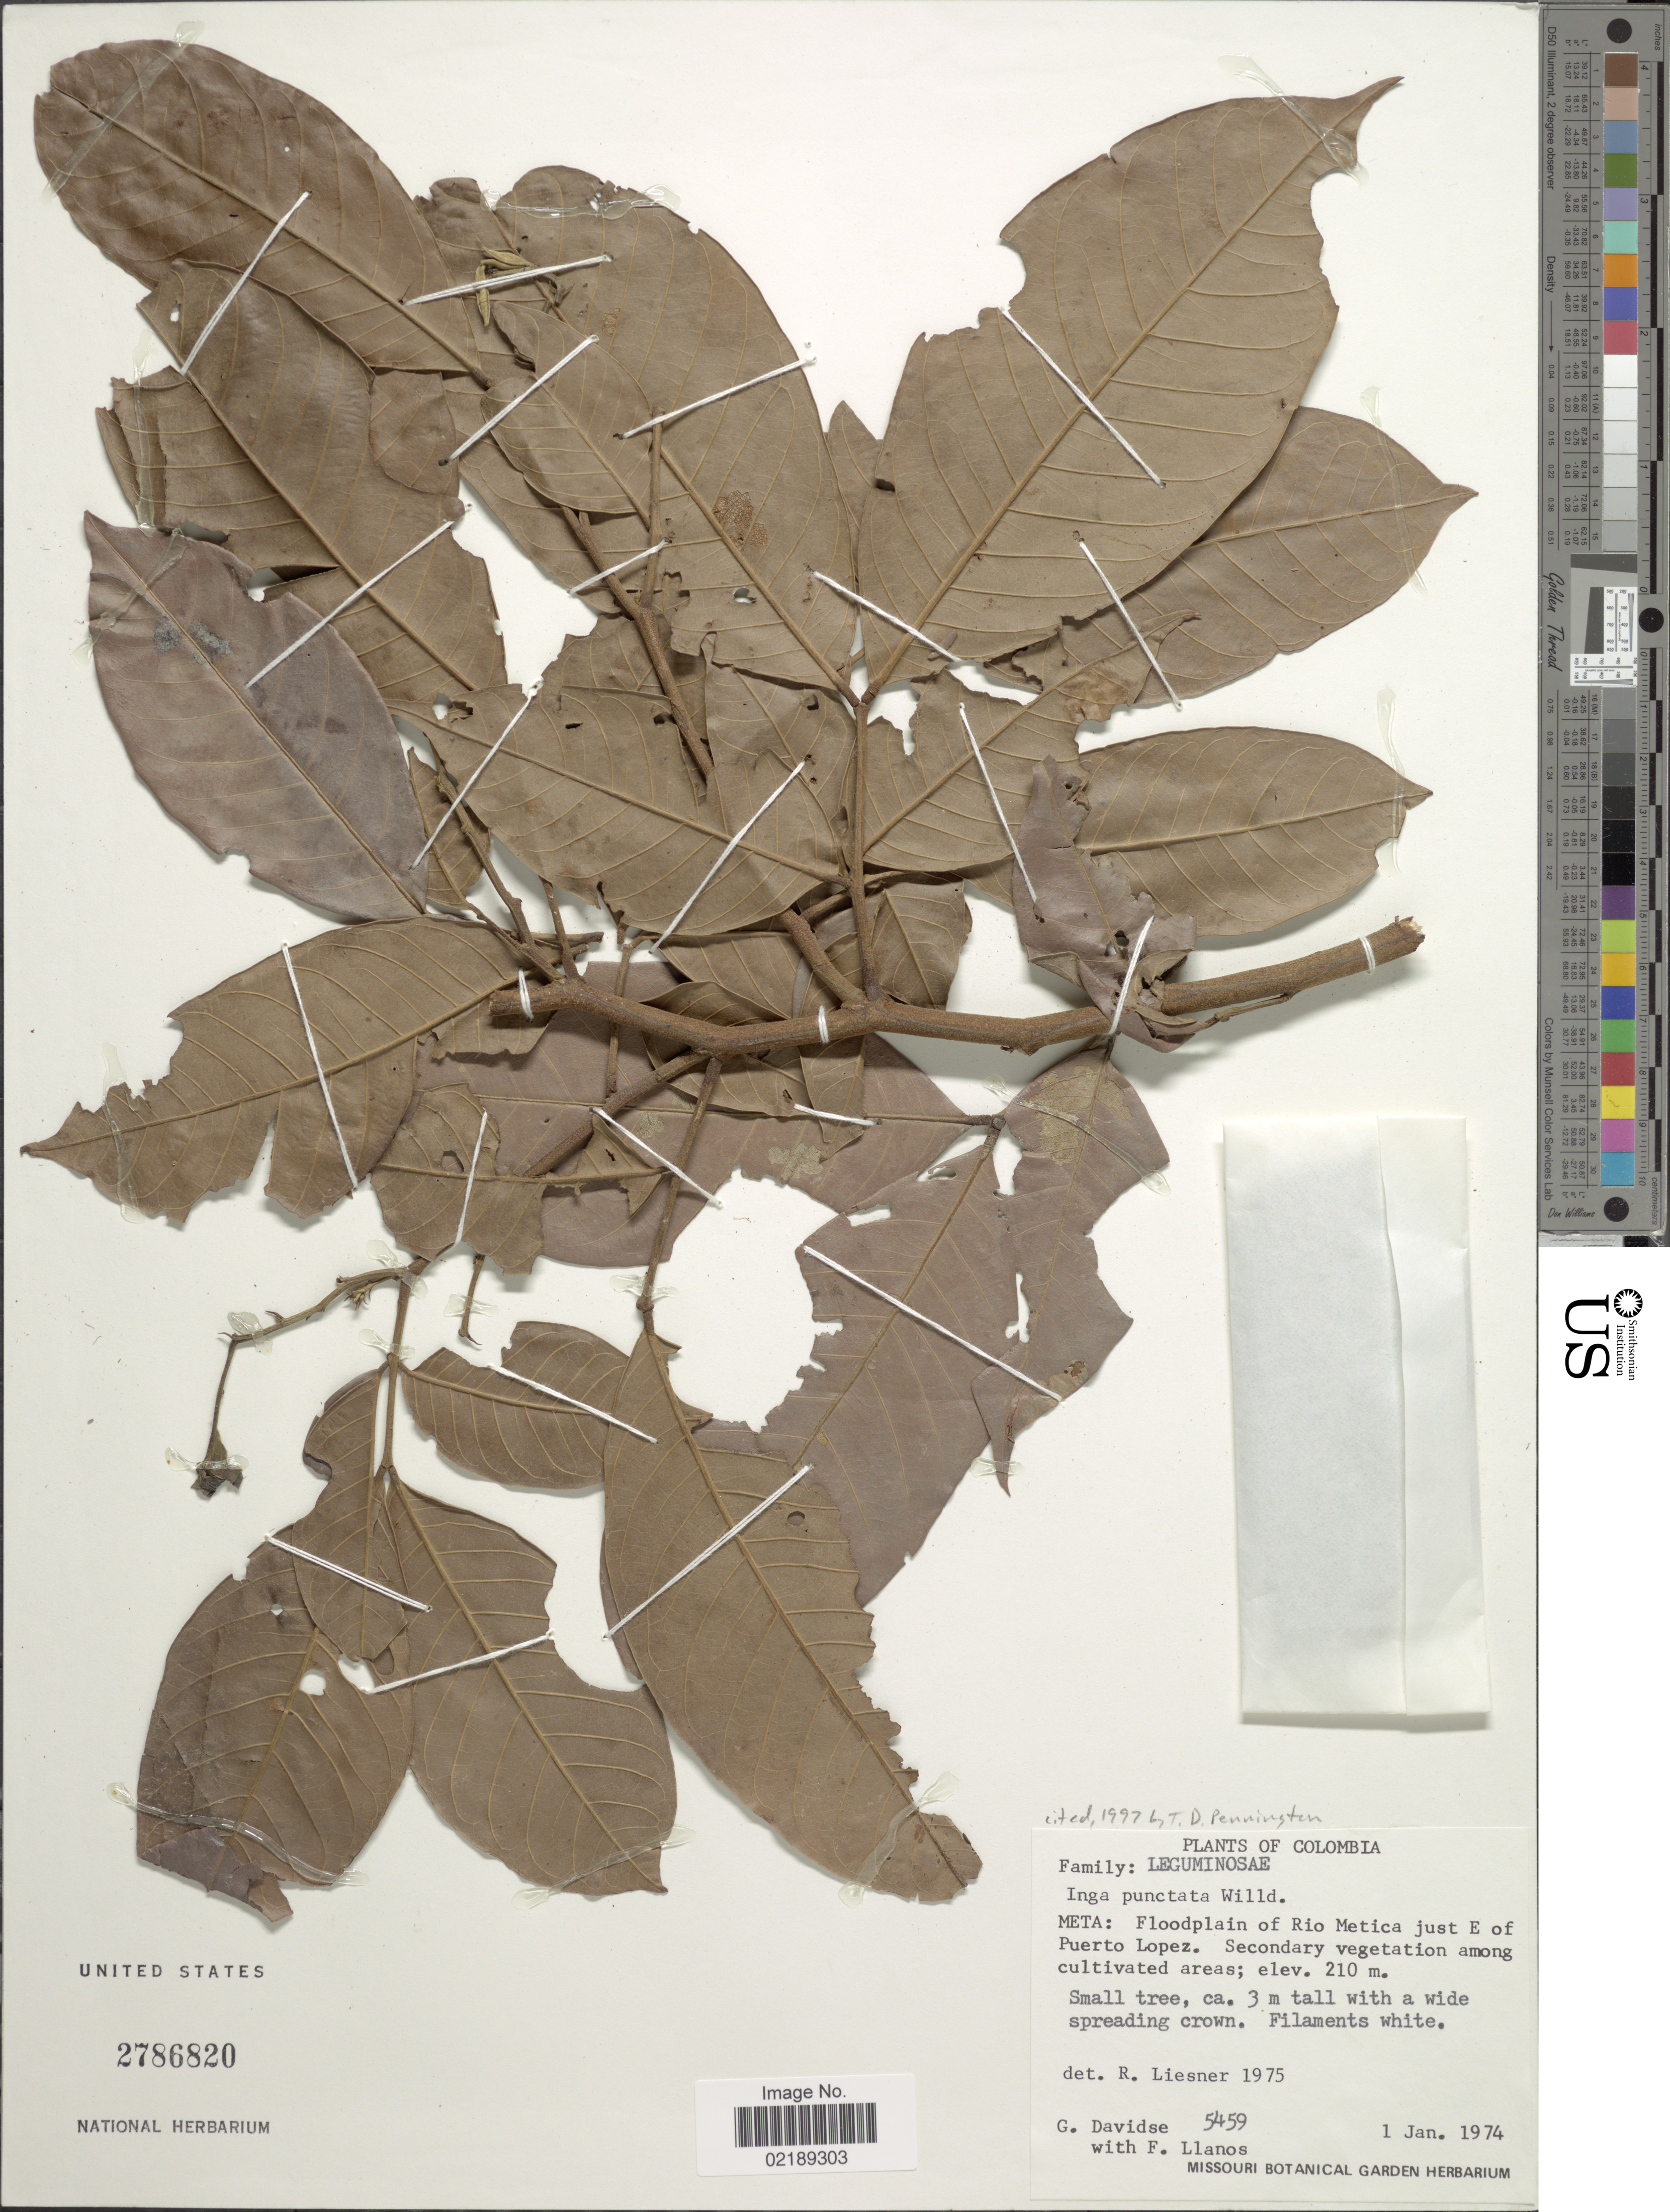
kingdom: Plantae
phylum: Tracheophyta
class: Magnoliopsida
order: Fabales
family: Fabaceae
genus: Inga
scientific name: Inga punctata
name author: Willd.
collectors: G. Davidse & F. Llanos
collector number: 5459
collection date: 1974-01-01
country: Colombia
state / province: Meta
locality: Floodplain of Rio Metica just E of Puerto Lopez, secondary vegetation among cultivated areas.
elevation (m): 210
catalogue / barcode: US 2786820